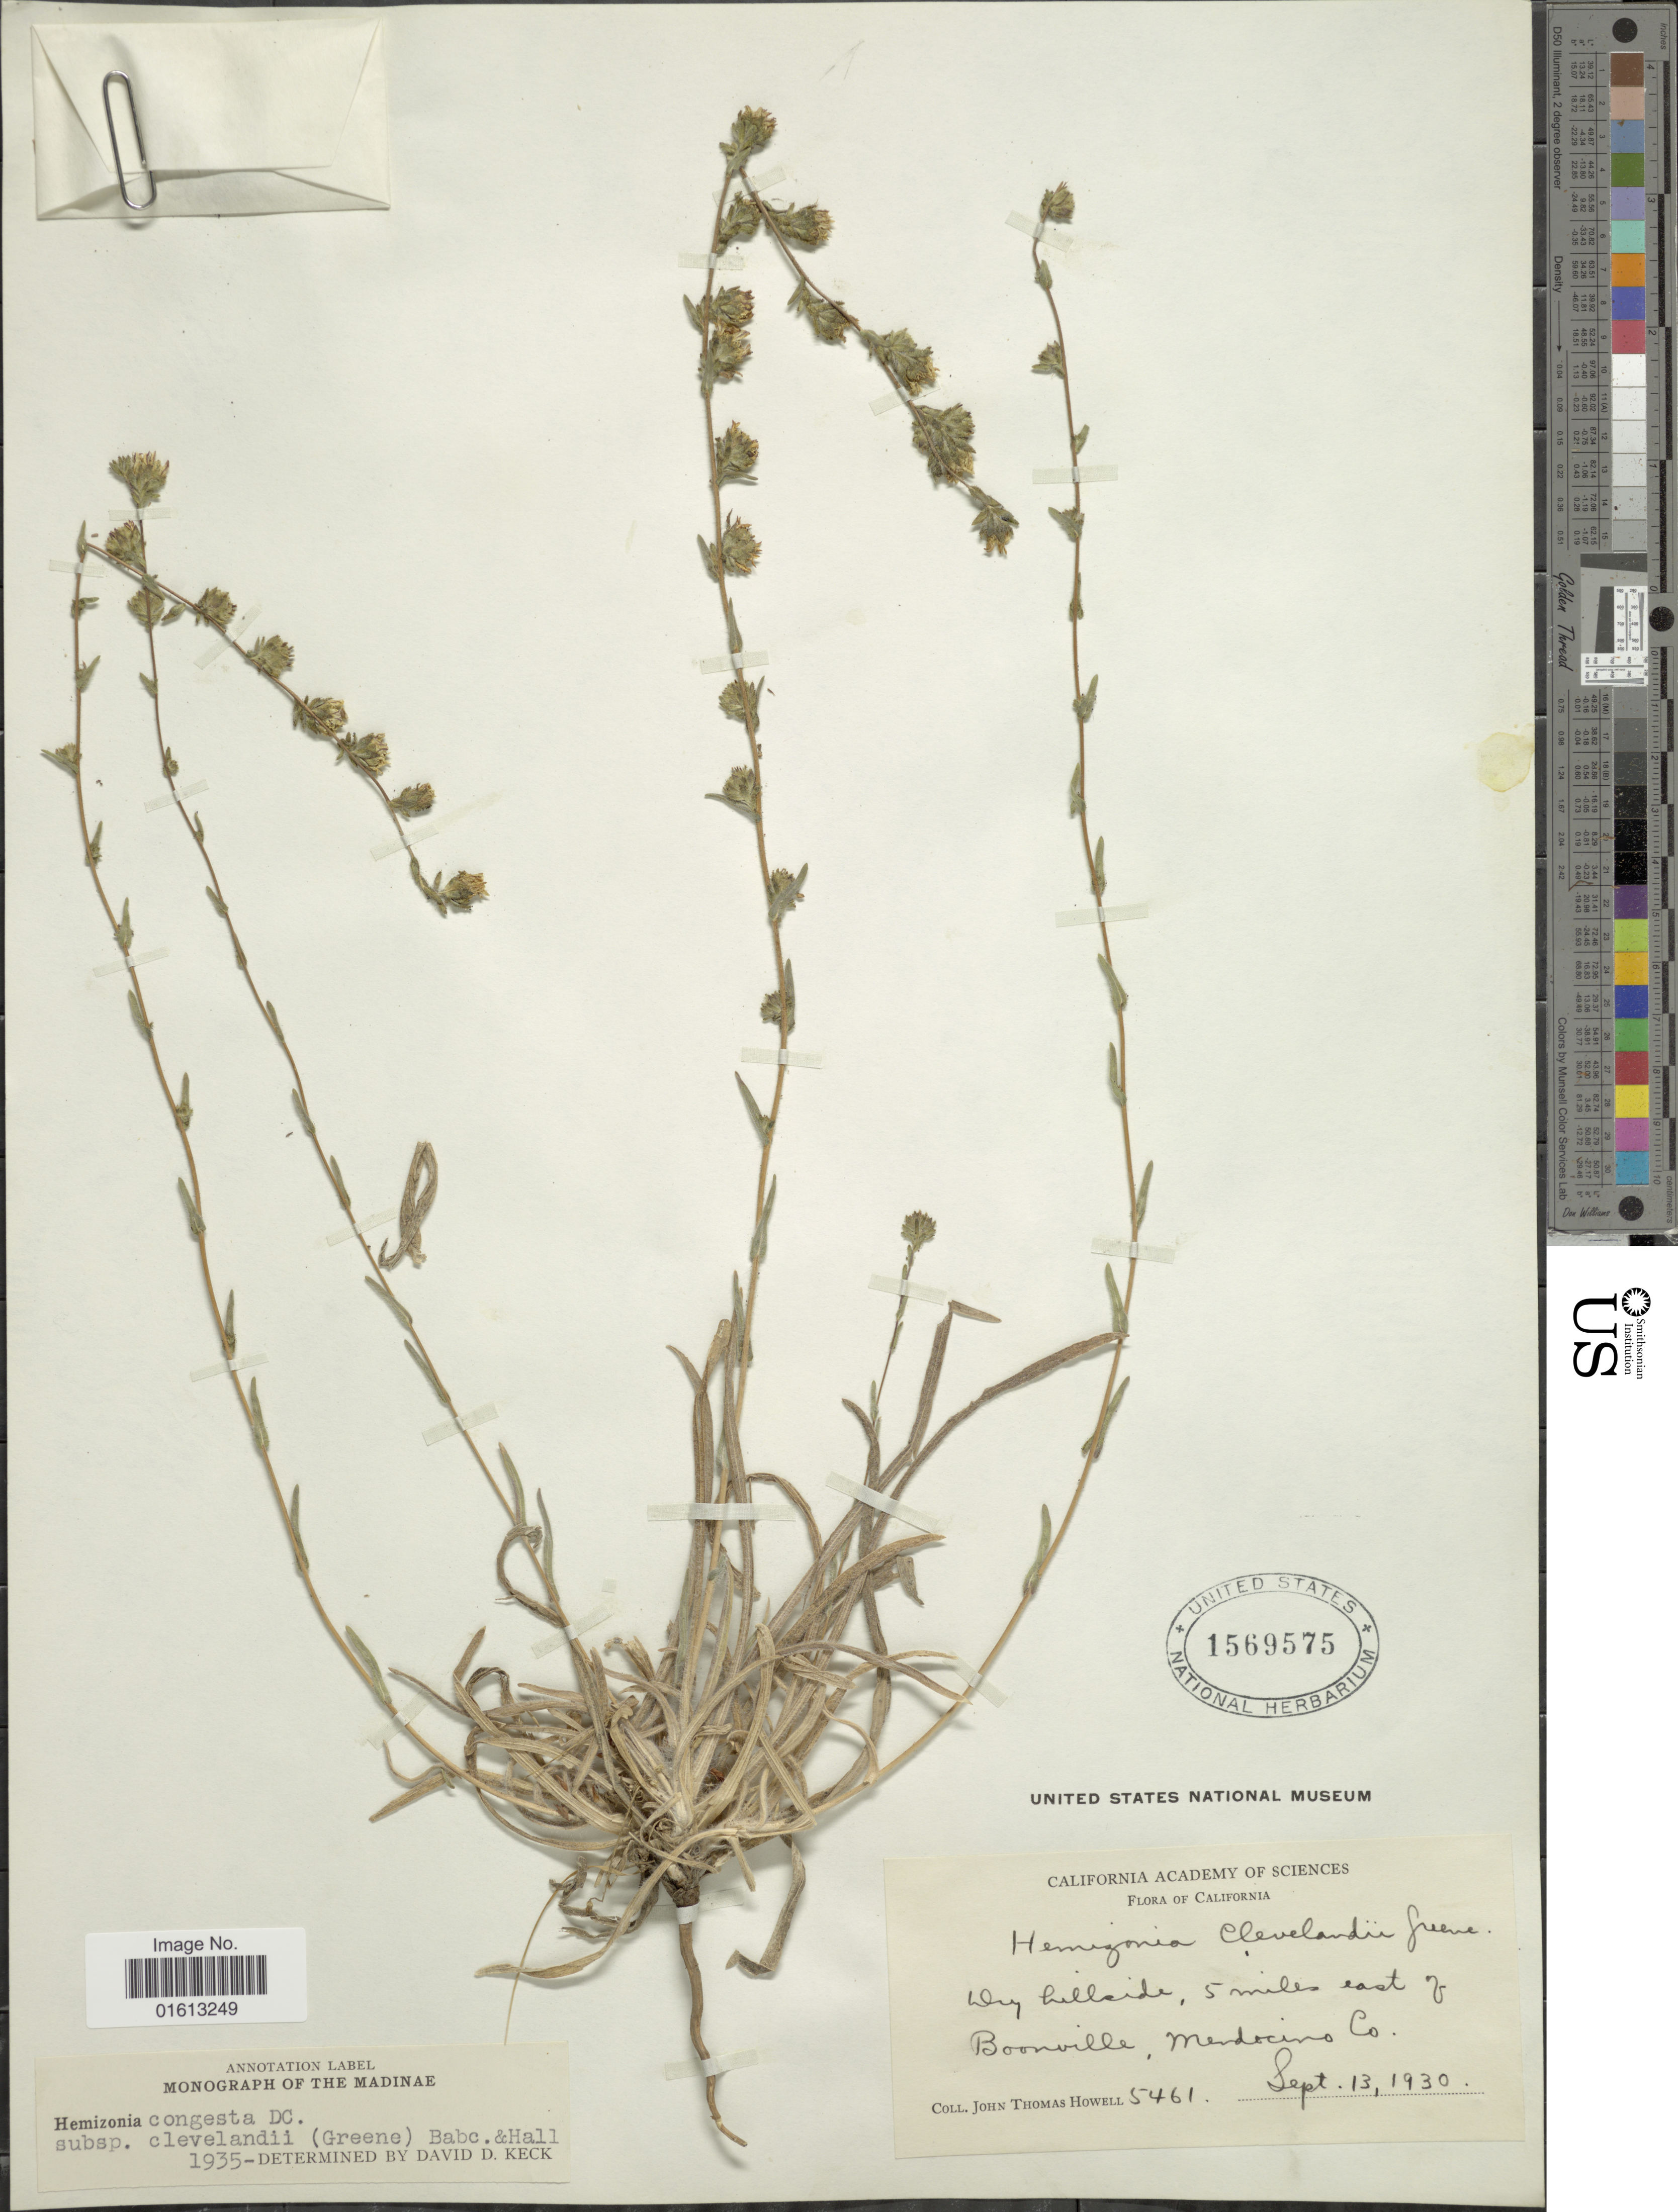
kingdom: Plantae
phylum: Tracheophyta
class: Magnoliopsida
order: Asterales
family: Asteraceae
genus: Hemizonia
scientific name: Hemizonia congesta subsp. clevelandii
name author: (Greene) Babc. & H.M. Hall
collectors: J. T. Howell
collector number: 5461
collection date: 1930-09-13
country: United States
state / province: California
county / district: Mendocino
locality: Dry hillside, 5 miles east of Boonville, Mendocino Co.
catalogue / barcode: US 1569575